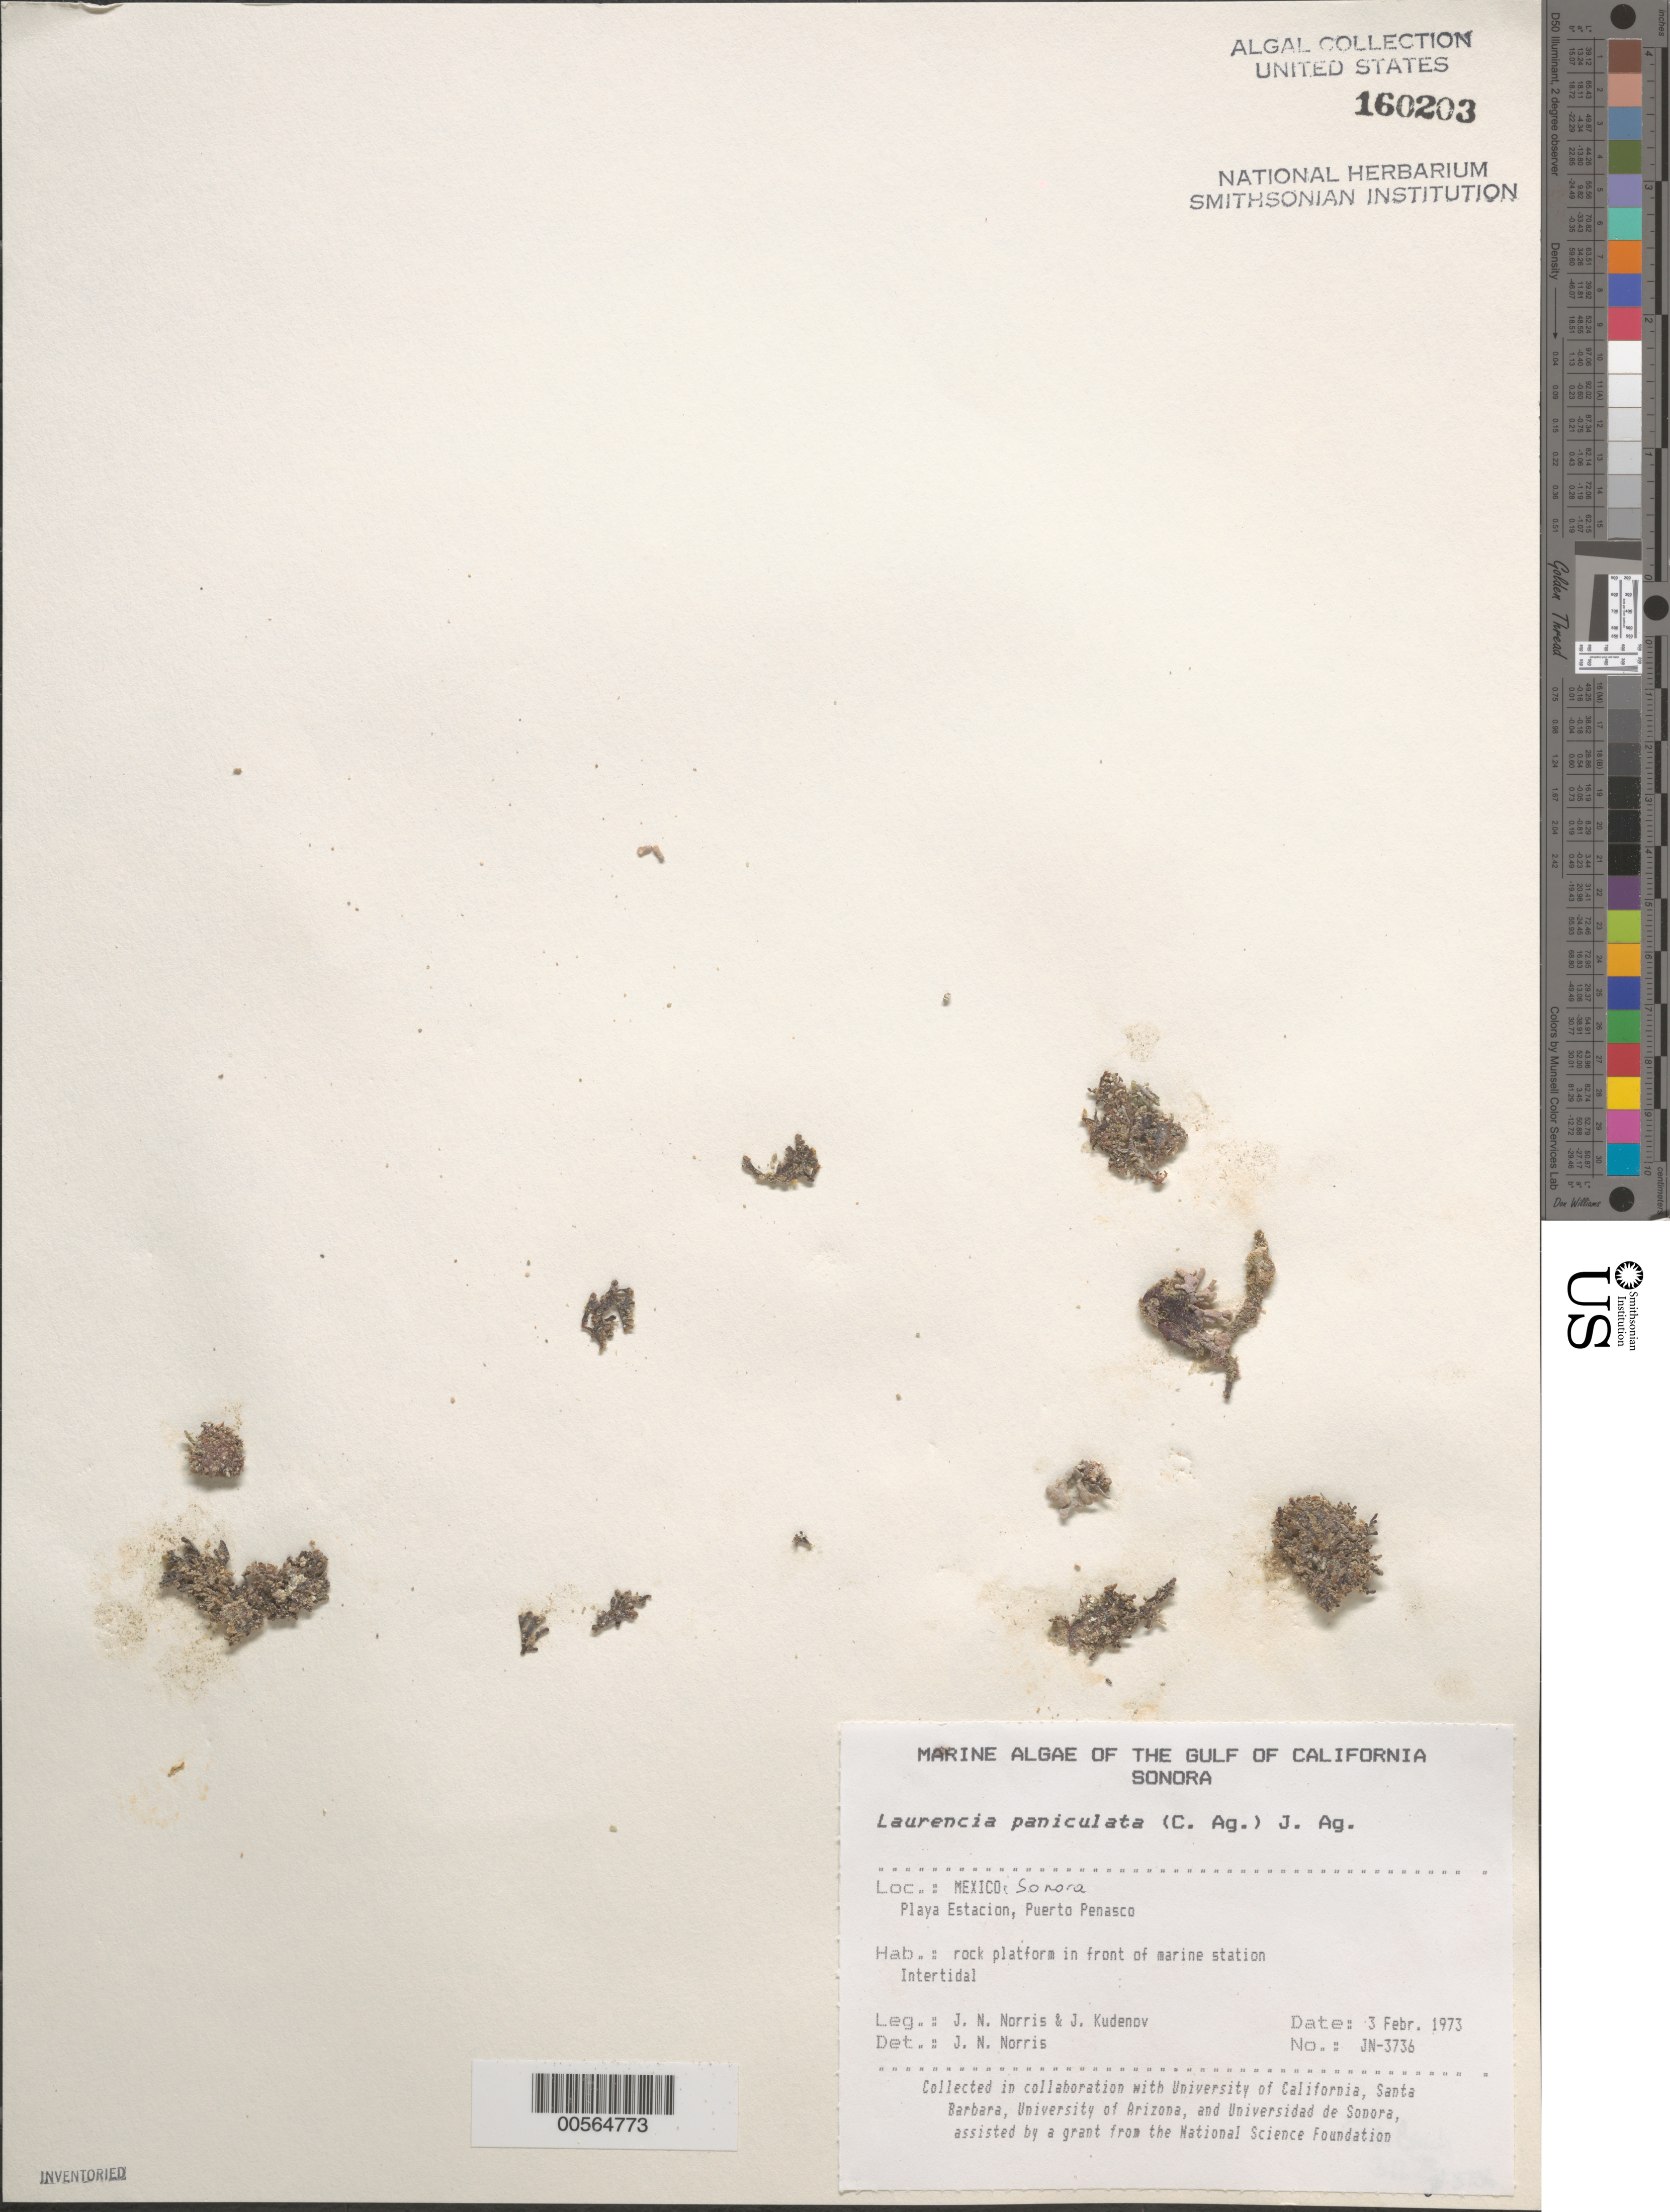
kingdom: Plantae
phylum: Rhodophyta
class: Florideophyceae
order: Ceramiales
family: Rhodomelaceae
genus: Palisada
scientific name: Palisada thuyoides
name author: (Kützing) Cassano et al.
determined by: Algae name updating Project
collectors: J. N. Norris & J. Kudenov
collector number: JN-3736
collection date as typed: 03 Feb 1973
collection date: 1973-02-03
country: Mexico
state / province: Sonora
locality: Playa Estacion, Puerto Penasco, marine station shore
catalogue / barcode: US 160203